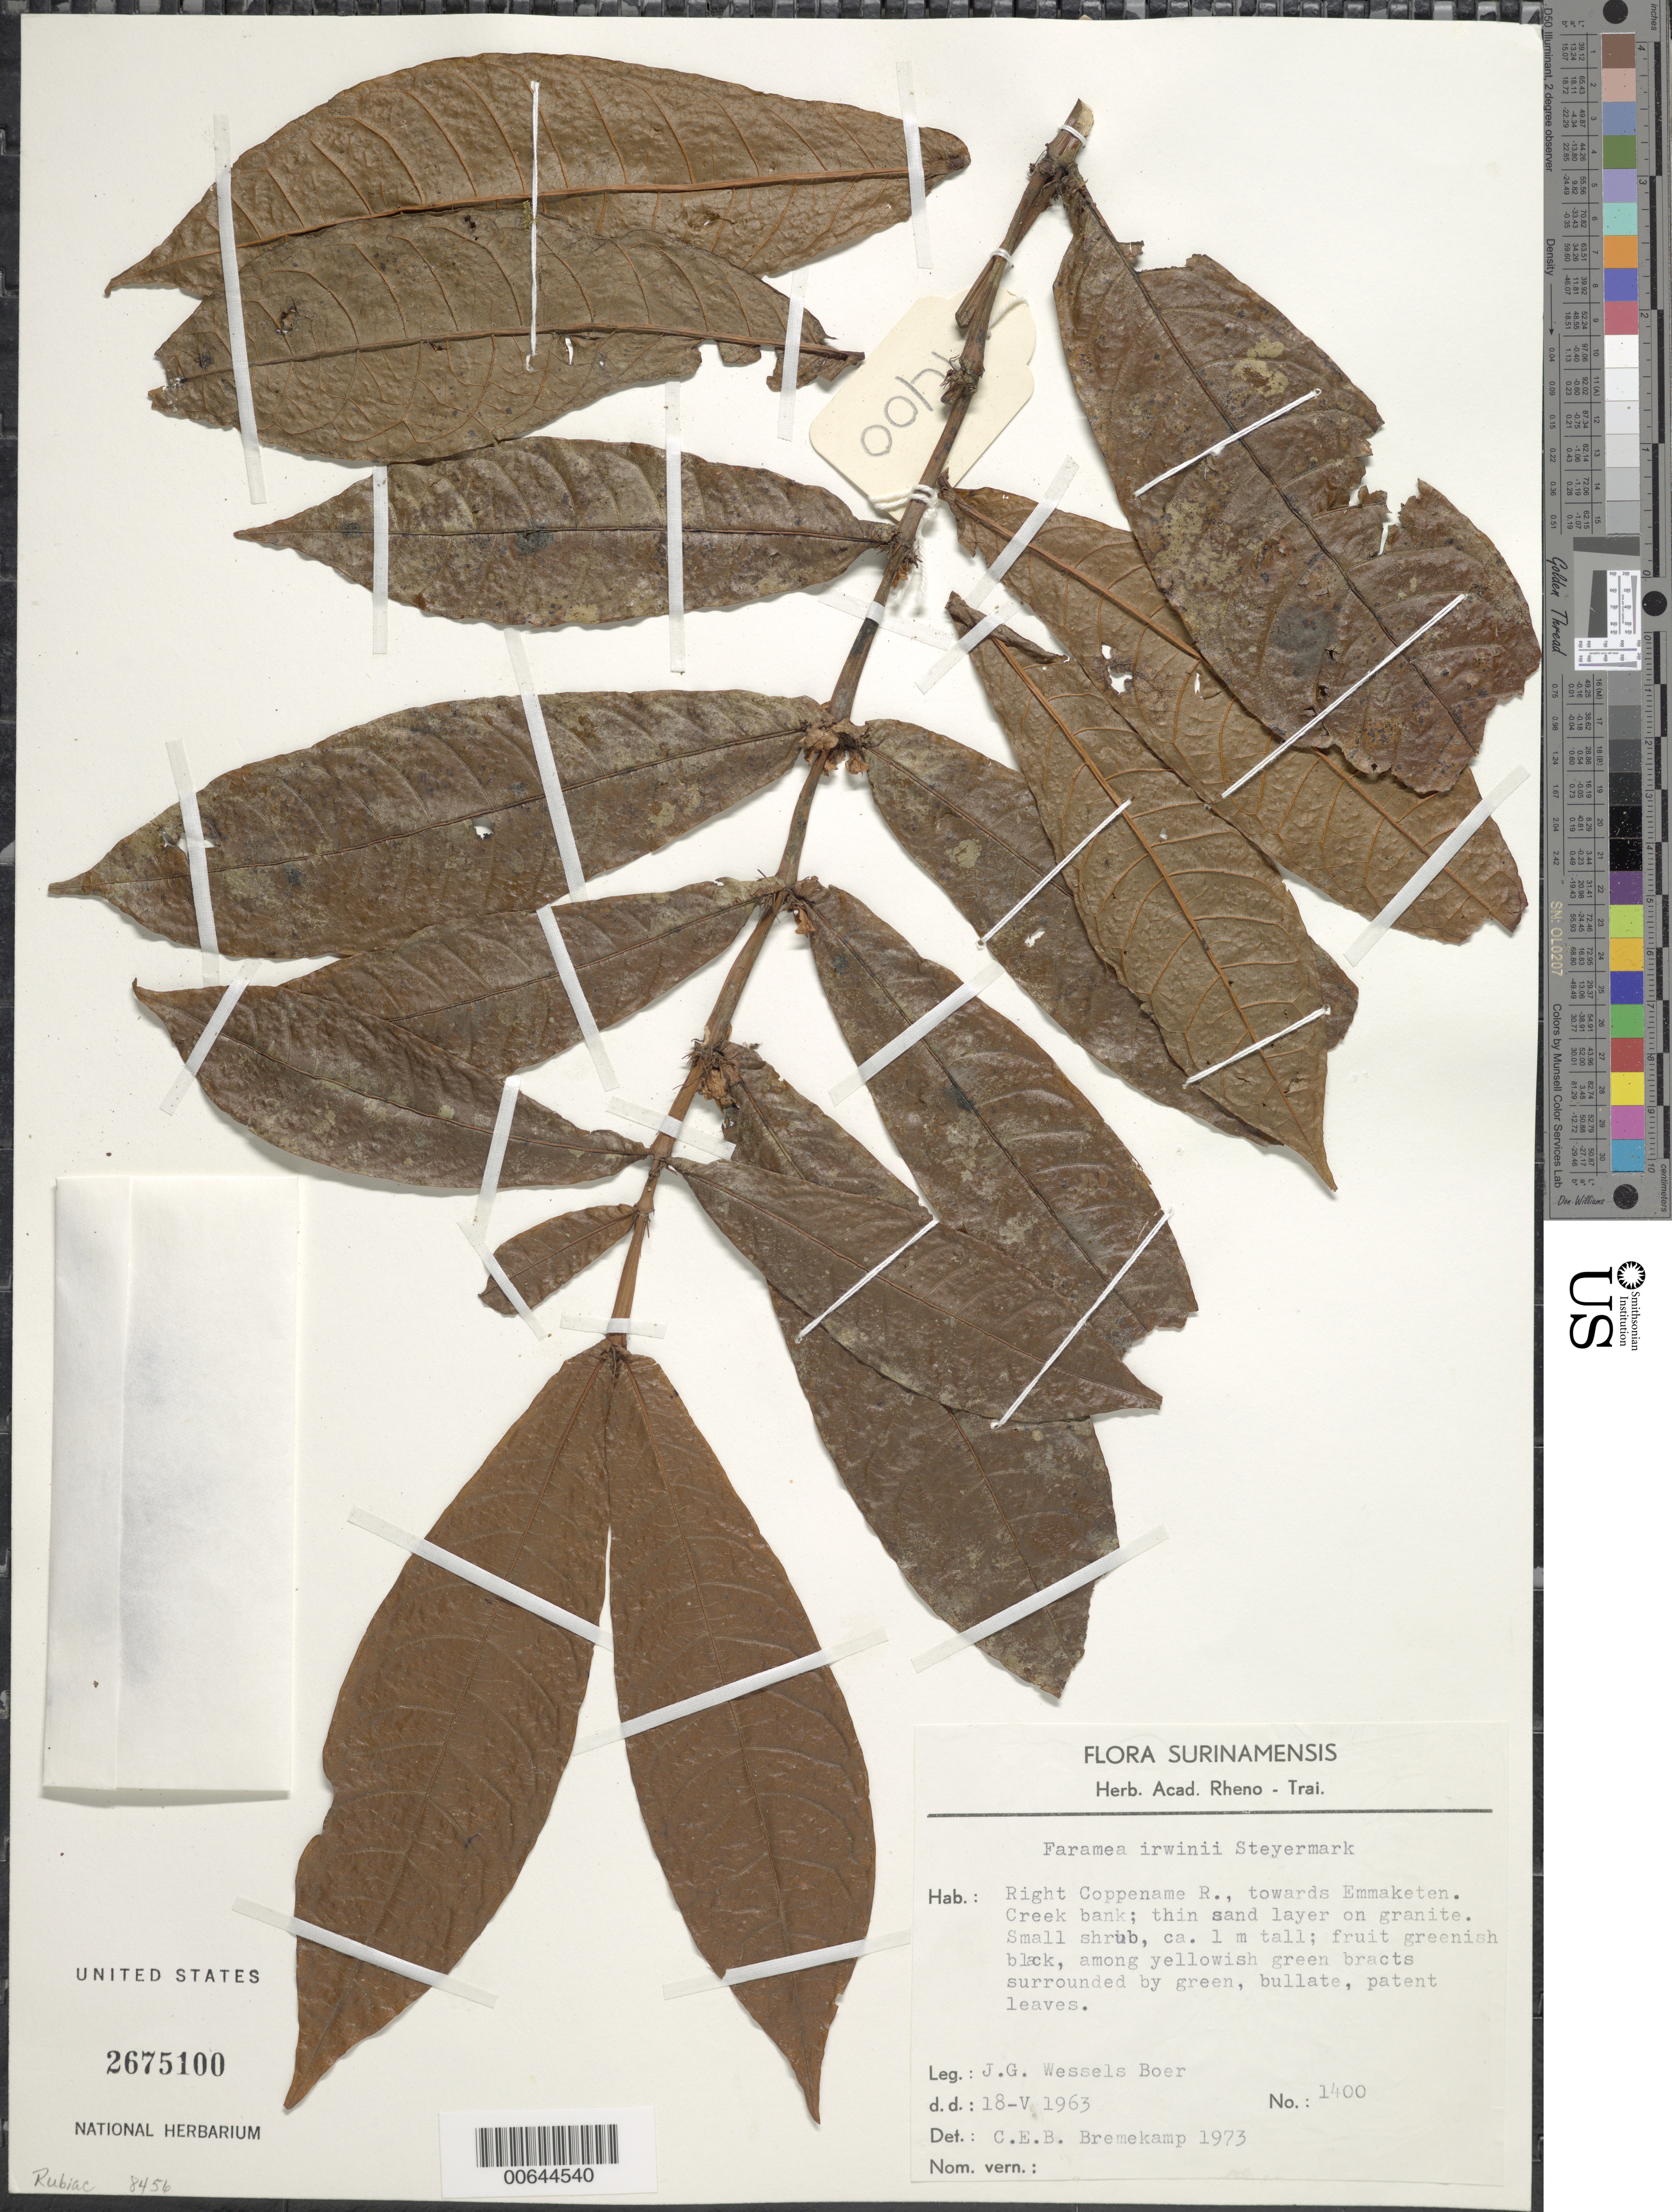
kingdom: Plantae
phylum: Tracheophyta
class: Magnoliopsida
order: Gentianales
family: Rubiaceae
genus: Faramea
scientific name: Faramea irwinii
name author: Steyerm.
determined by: Bremekamp, C. E. B.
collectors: J. G. Wessels Boer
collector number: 1400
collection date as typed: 18-May-63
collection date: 1963-05-18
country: Suriname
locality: Coppename R. to Emmaketen Creek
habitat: Creek bank; thin sand layer on granite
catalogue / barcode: US 2675100